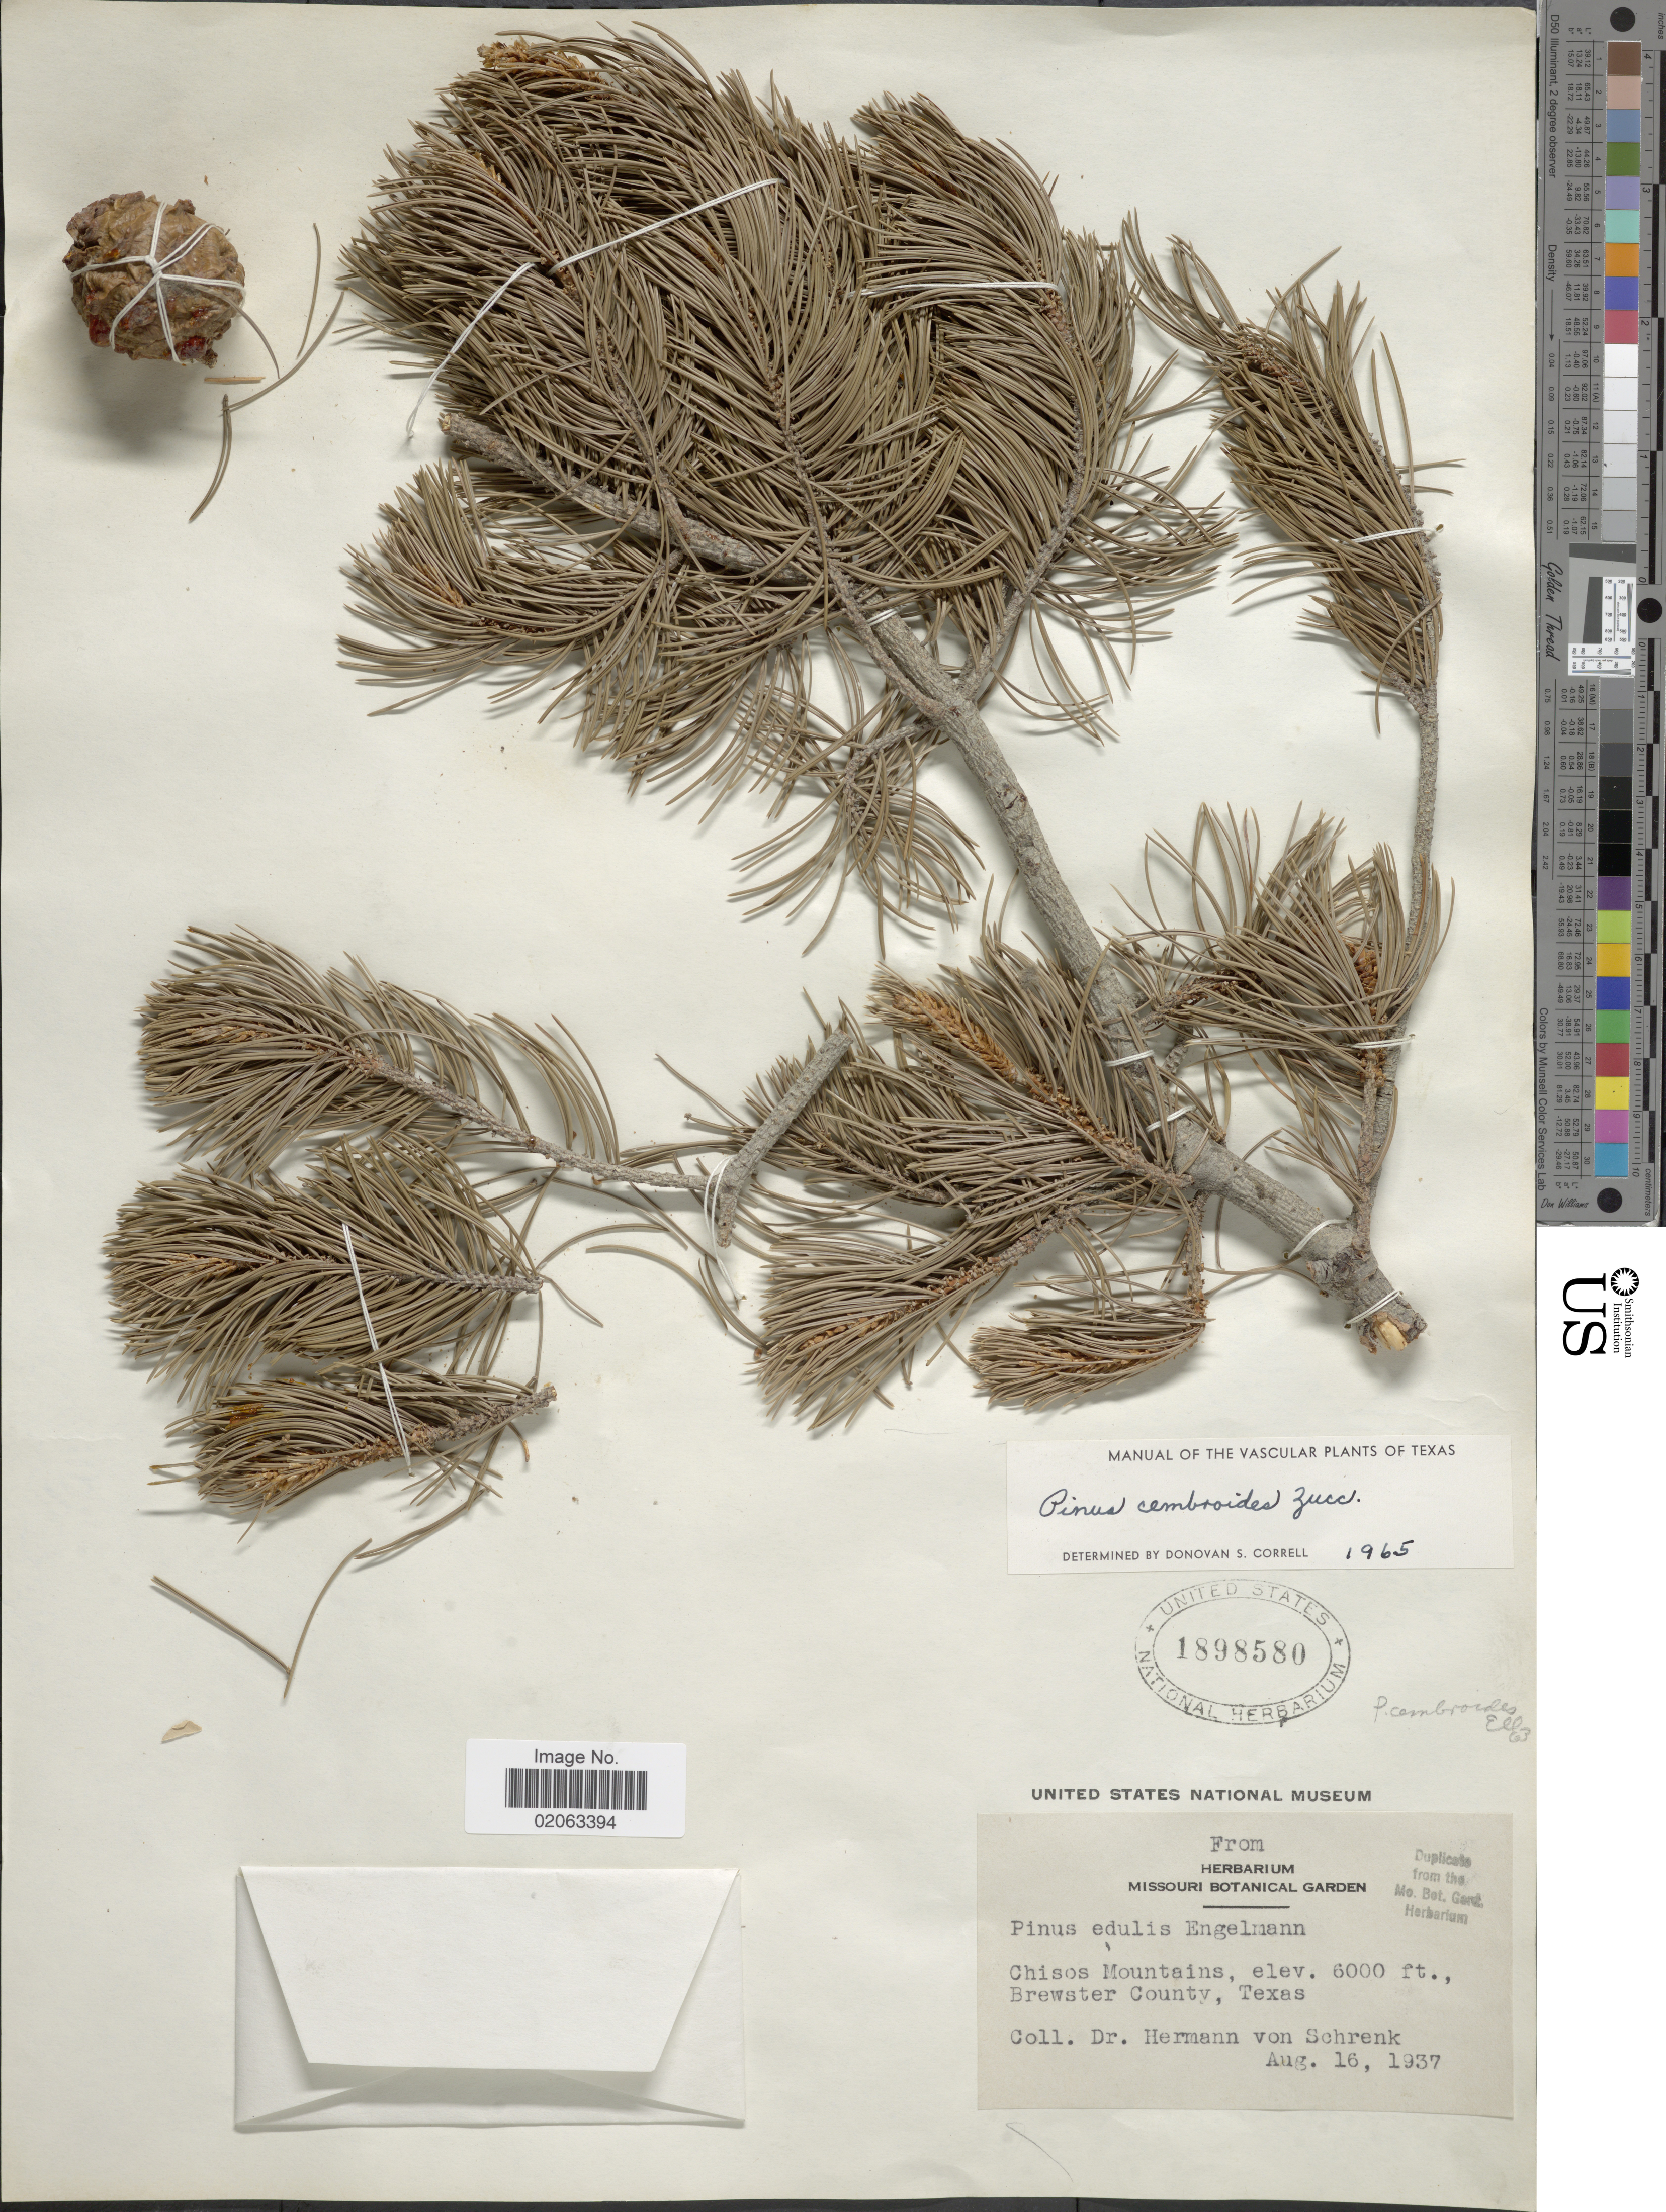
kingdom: Plantae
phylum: Tracheophyta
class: Pinopsida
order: Pinales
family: Pinaceae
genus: Pinus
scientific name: Pinus cembroides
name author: Zucc.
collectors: H. v. Schrenk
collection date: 1937-08-16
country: United States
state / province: Texas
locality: Chisos Mountains, Brewster County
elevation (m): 1829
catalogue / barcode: US 1898580